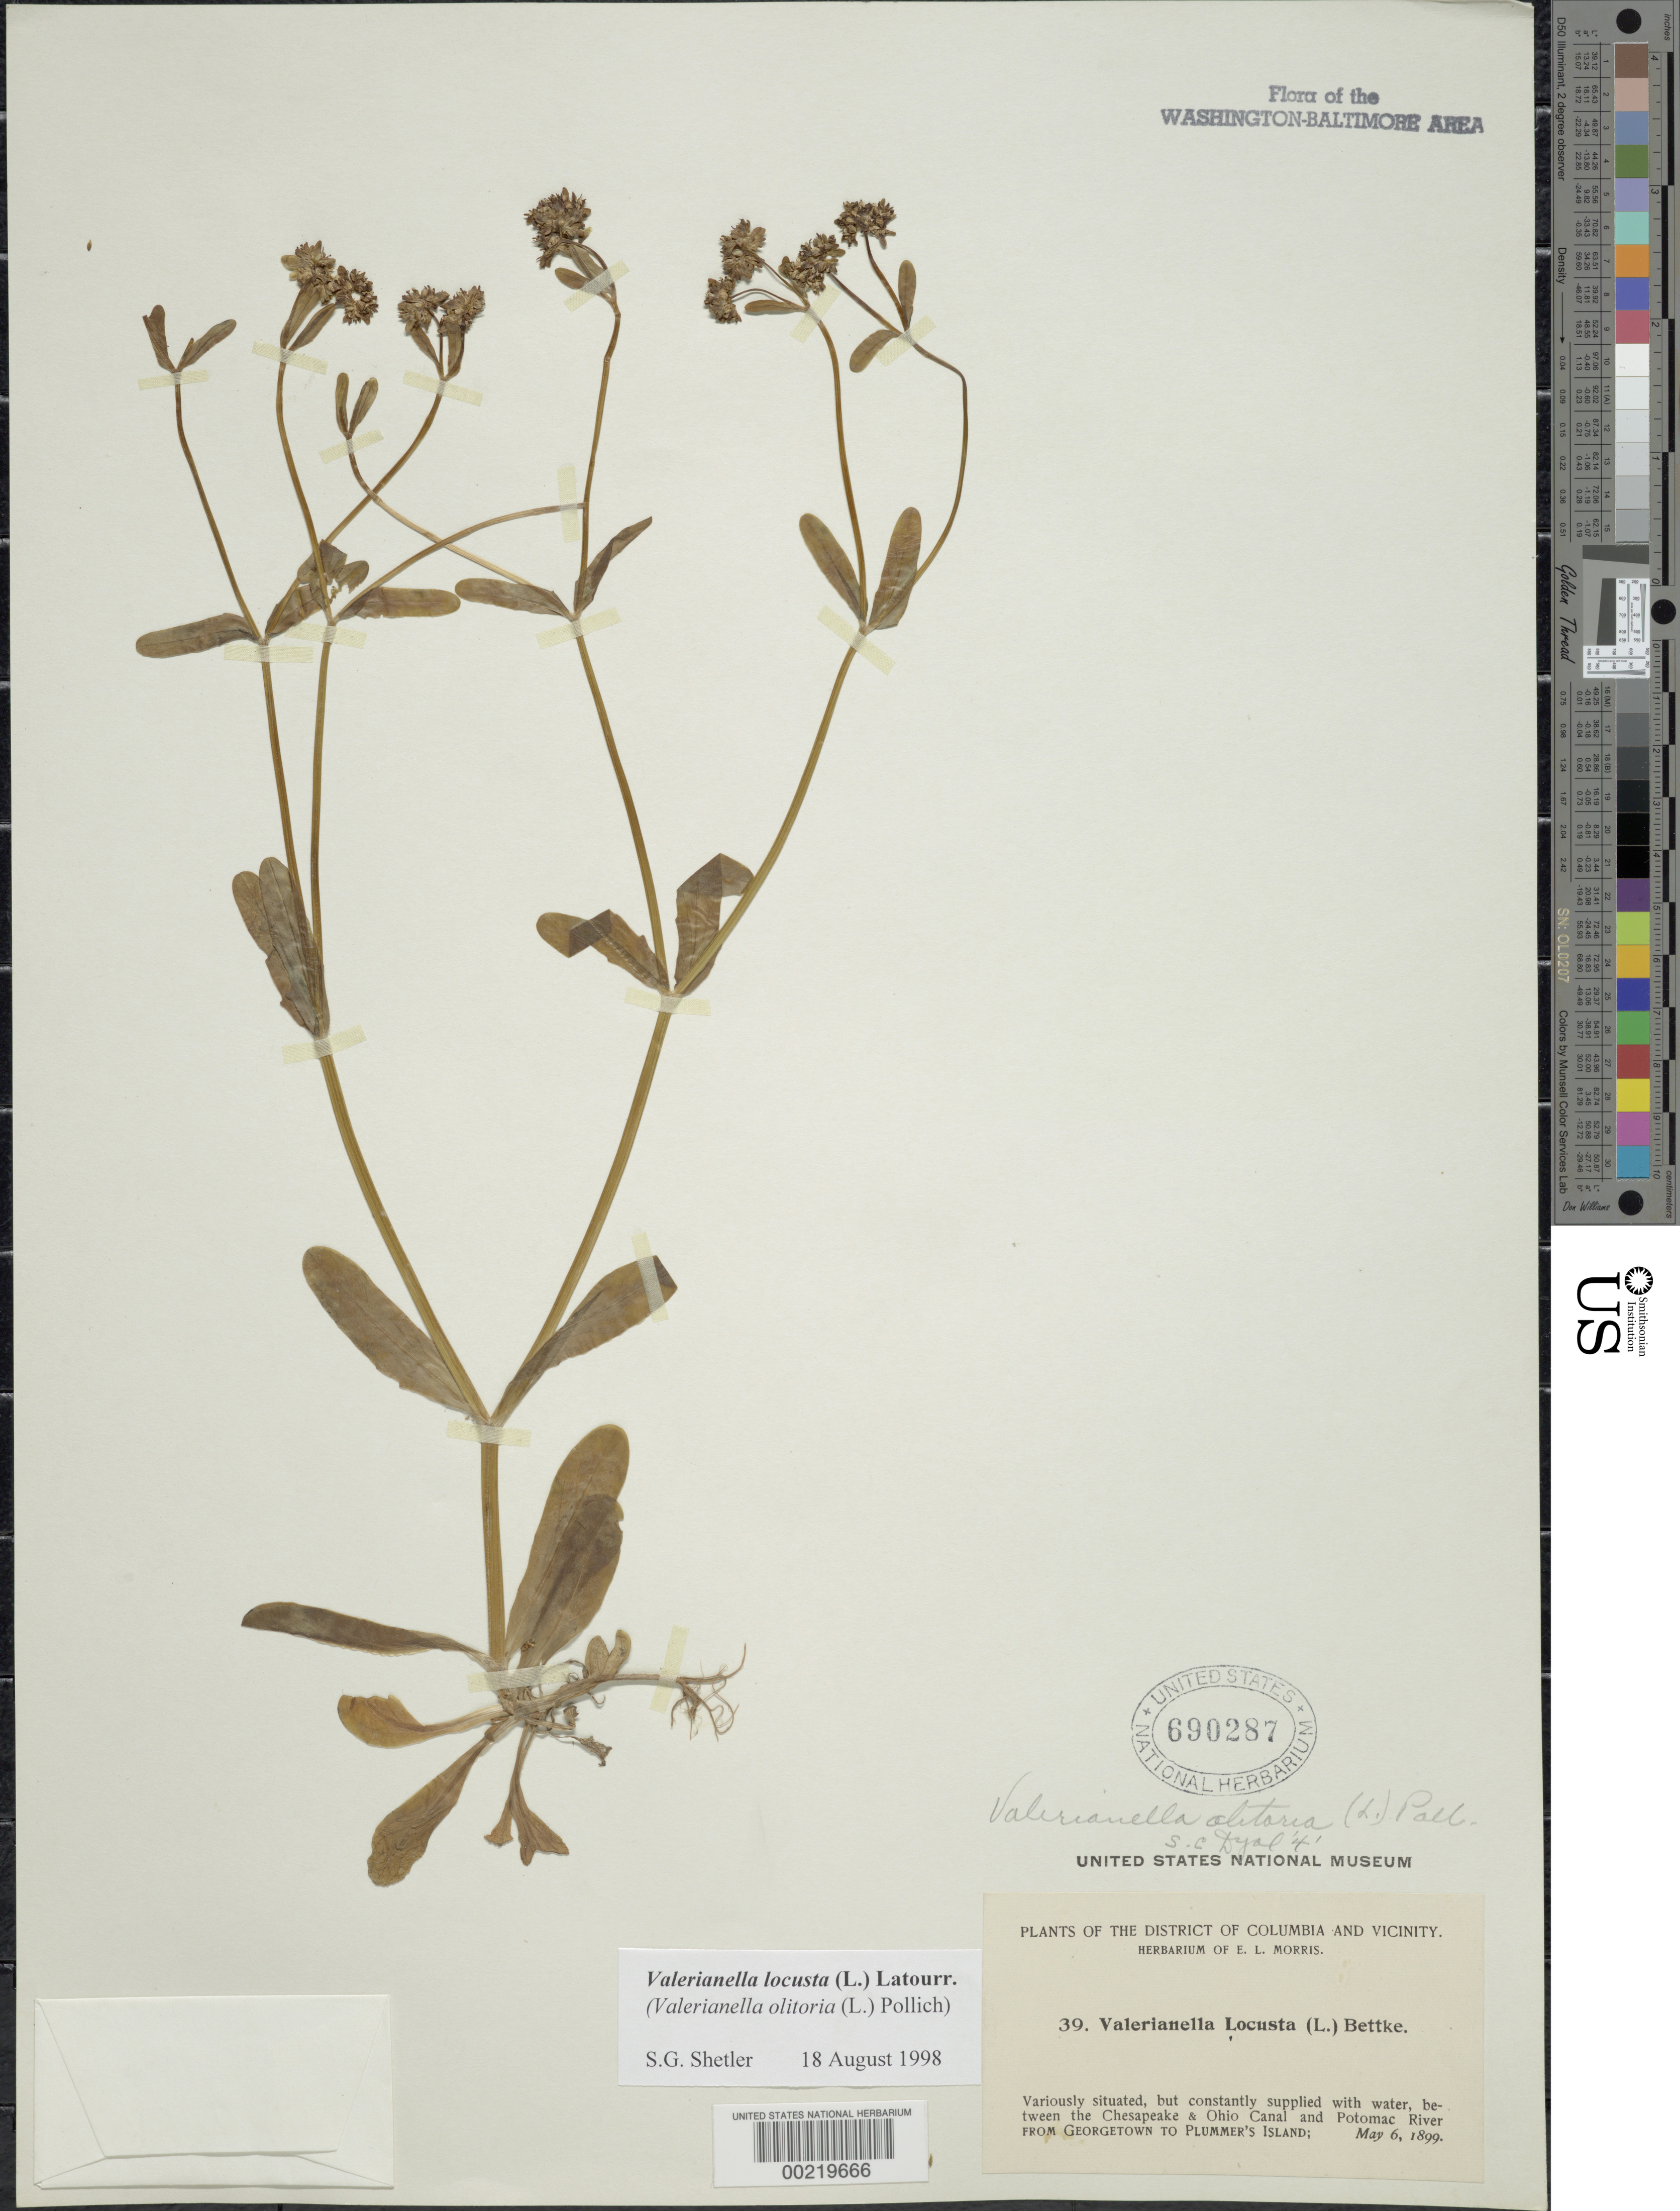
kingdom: Plantae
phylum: Tracheophyta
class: Magnoliopsida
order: Dipsacales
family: Caprifoliaceae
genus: Valerianella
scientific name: Valerianella locusta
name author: (L.) Latourr.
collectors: E. L. Morris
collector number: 39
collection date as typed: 06 May 1899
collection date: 1899-05-06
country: United States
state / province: Maryland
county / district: Montgomery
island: Plummers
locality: Plummers Island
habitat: Variously situated, but constantly supplied with water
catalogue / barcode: US 690287